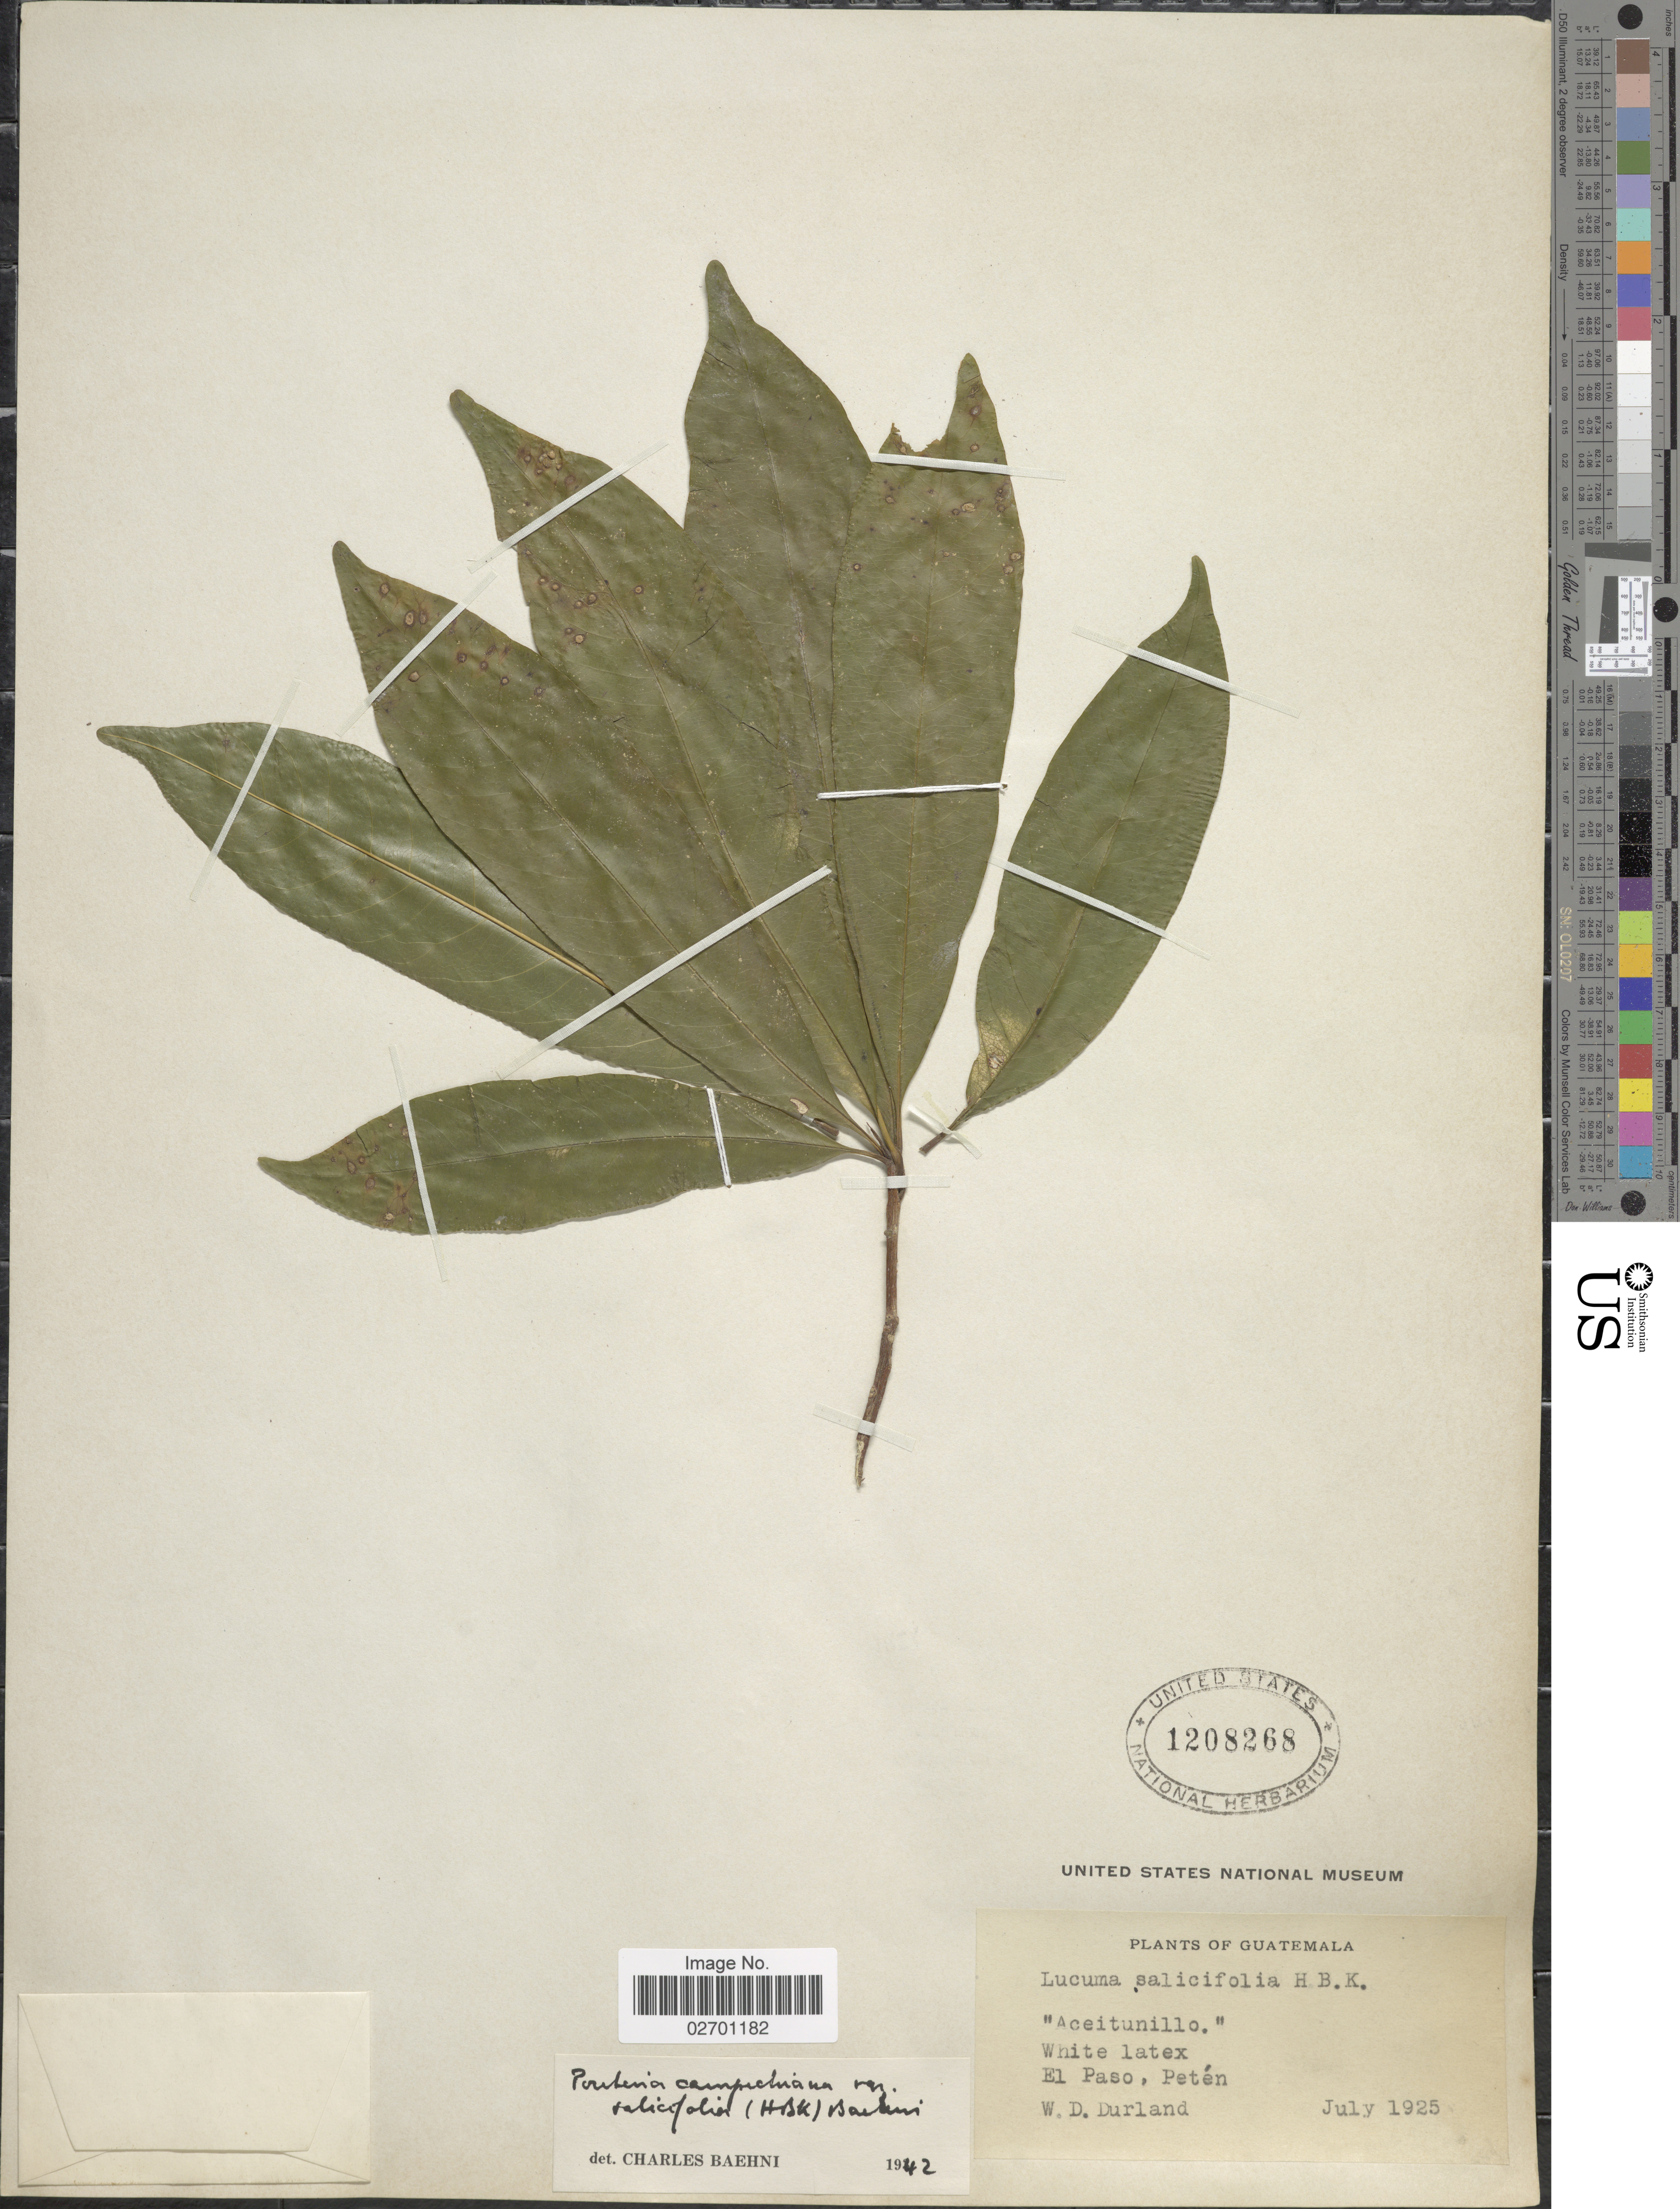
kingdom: Plantae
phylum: Tracheophyta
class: Magnoliopsida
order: Ericales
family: Sapotaceae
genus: Pouteria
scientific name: Pouteria campechiana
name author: (Kunth) Baehni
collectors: W. Durland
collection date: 1925-07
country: Guatemala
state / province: El Petén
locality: El Paso, Peten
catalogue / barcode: US 1208268